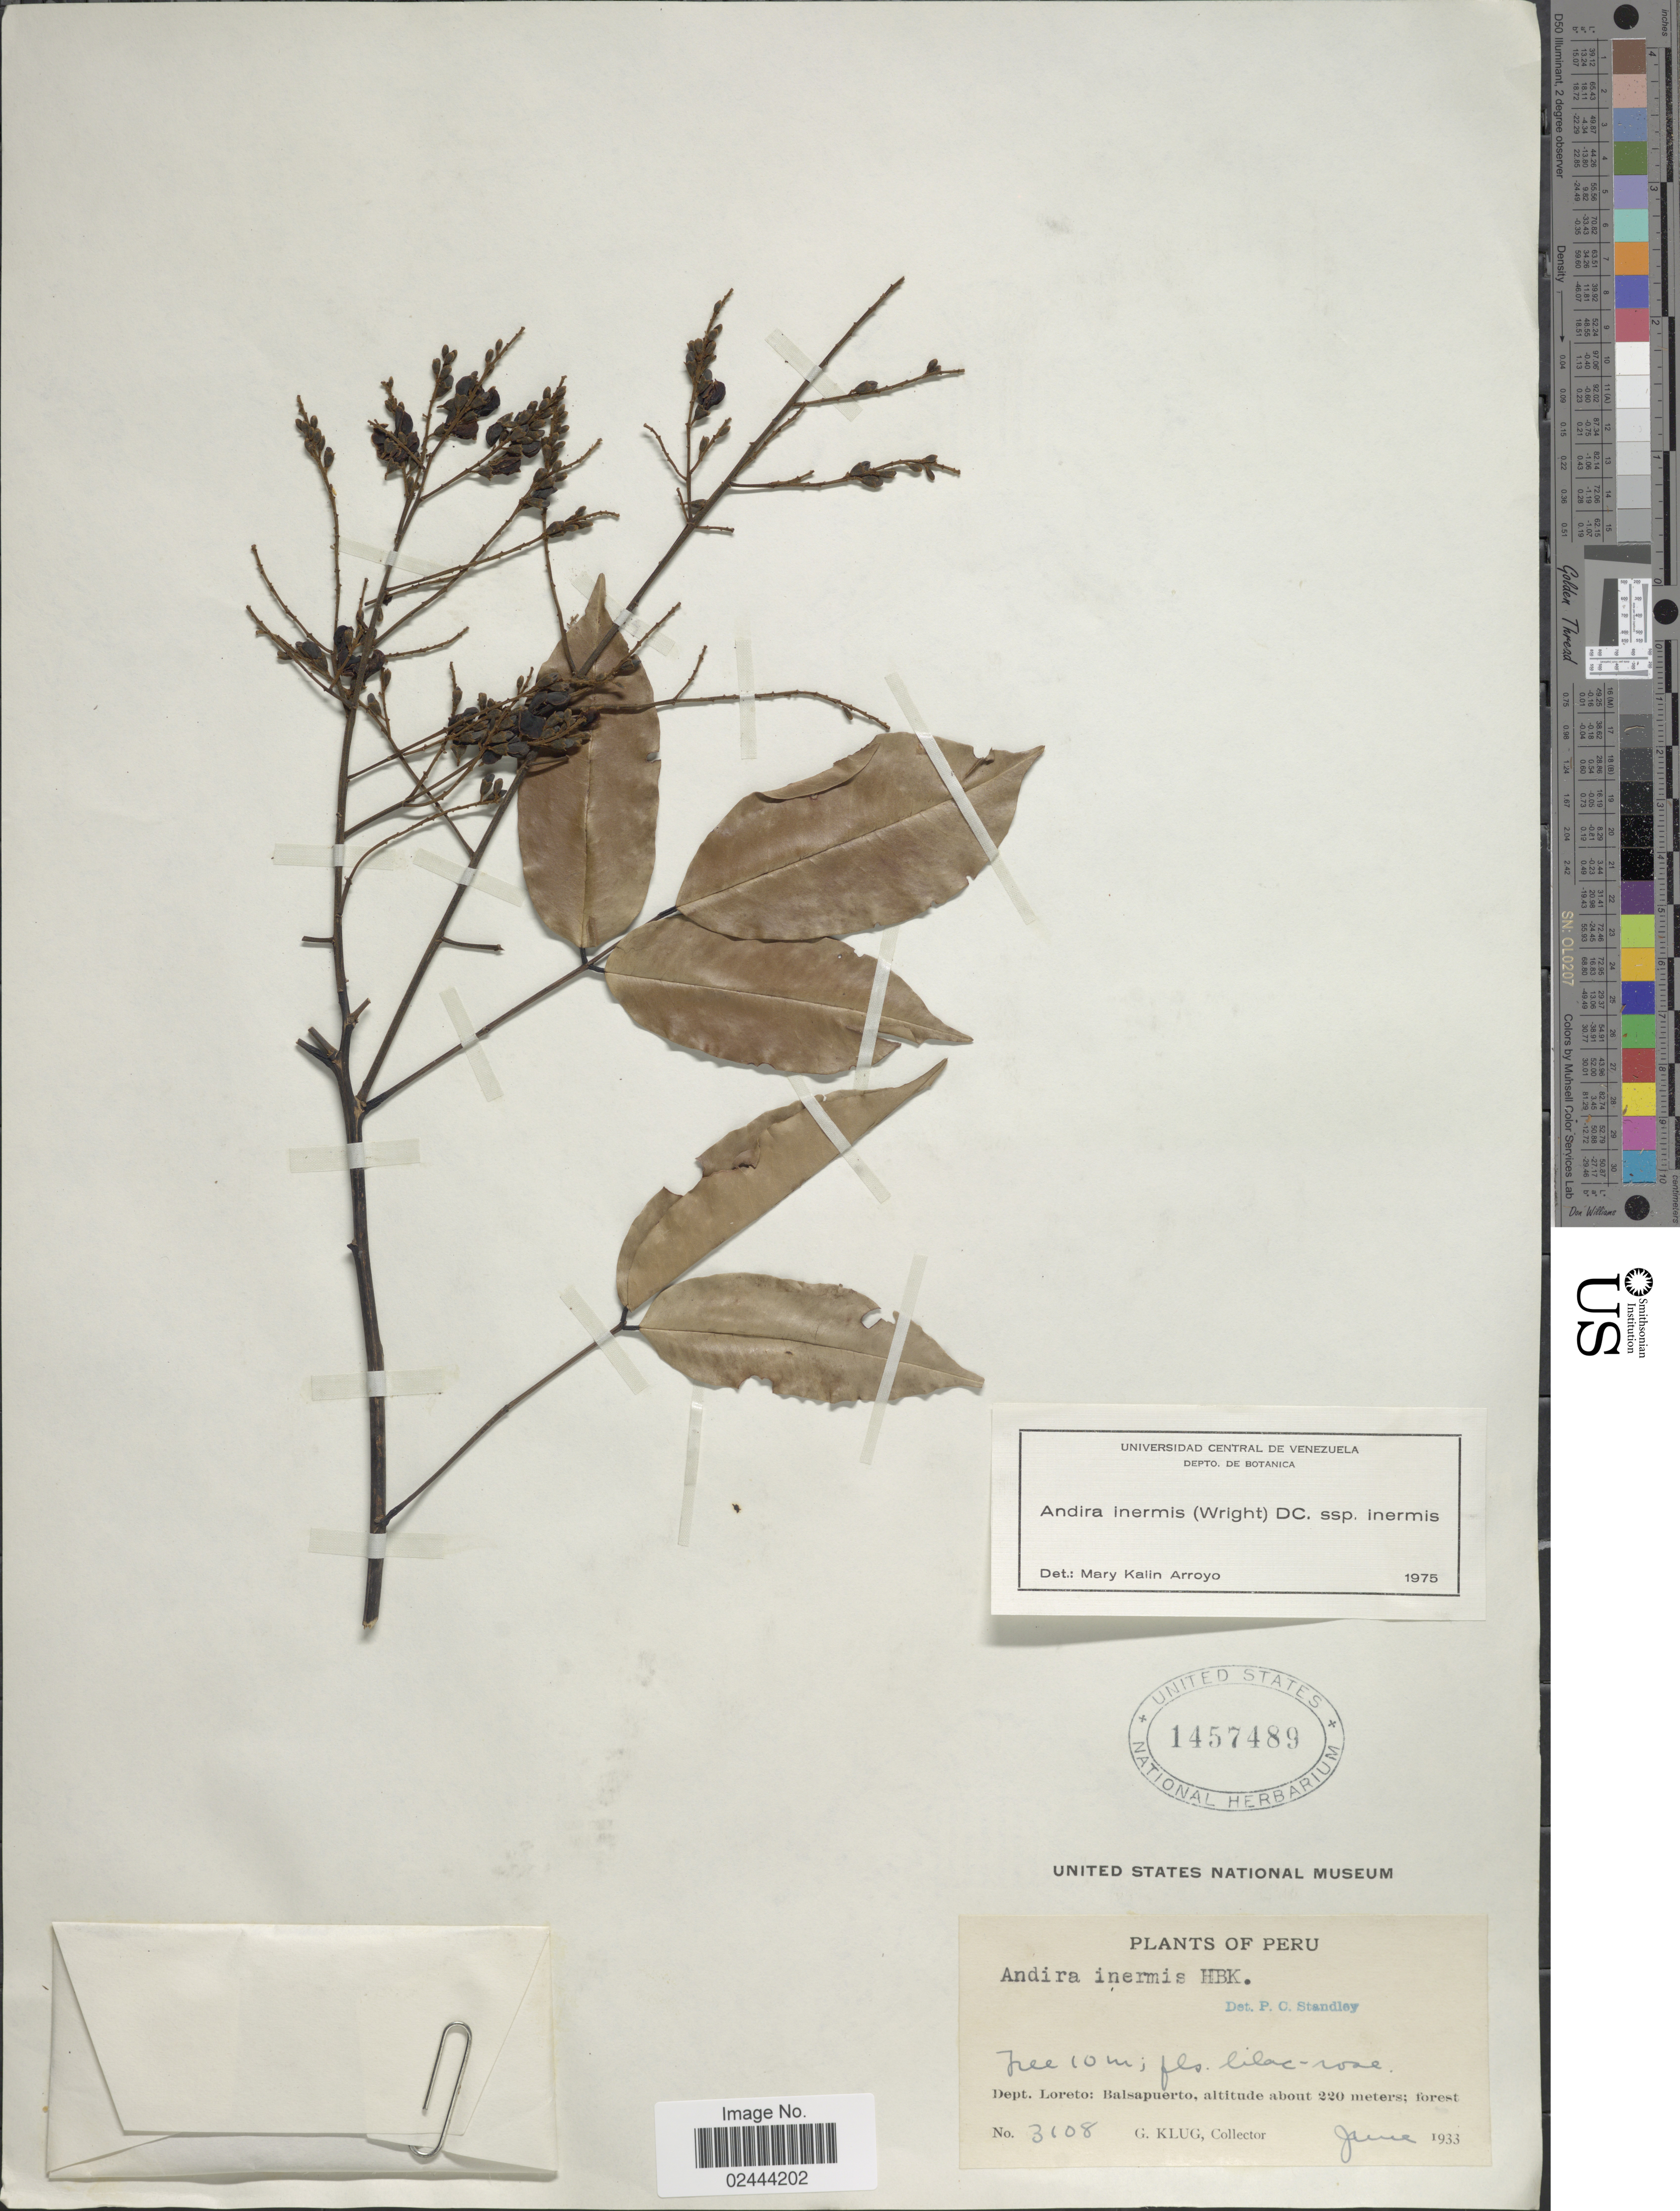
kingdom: Plantae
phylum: Tracheophyta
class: Magnoliopsida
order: Fabales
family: Fabaceae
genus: Andira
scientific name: Andira inermis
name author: (W. Wright) Kunth ex DC.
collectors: G. Klug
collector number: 3108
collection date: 1933-06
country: Peru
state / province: Loreto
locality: Balsapuerto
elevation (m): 220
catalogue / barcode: US 1457489